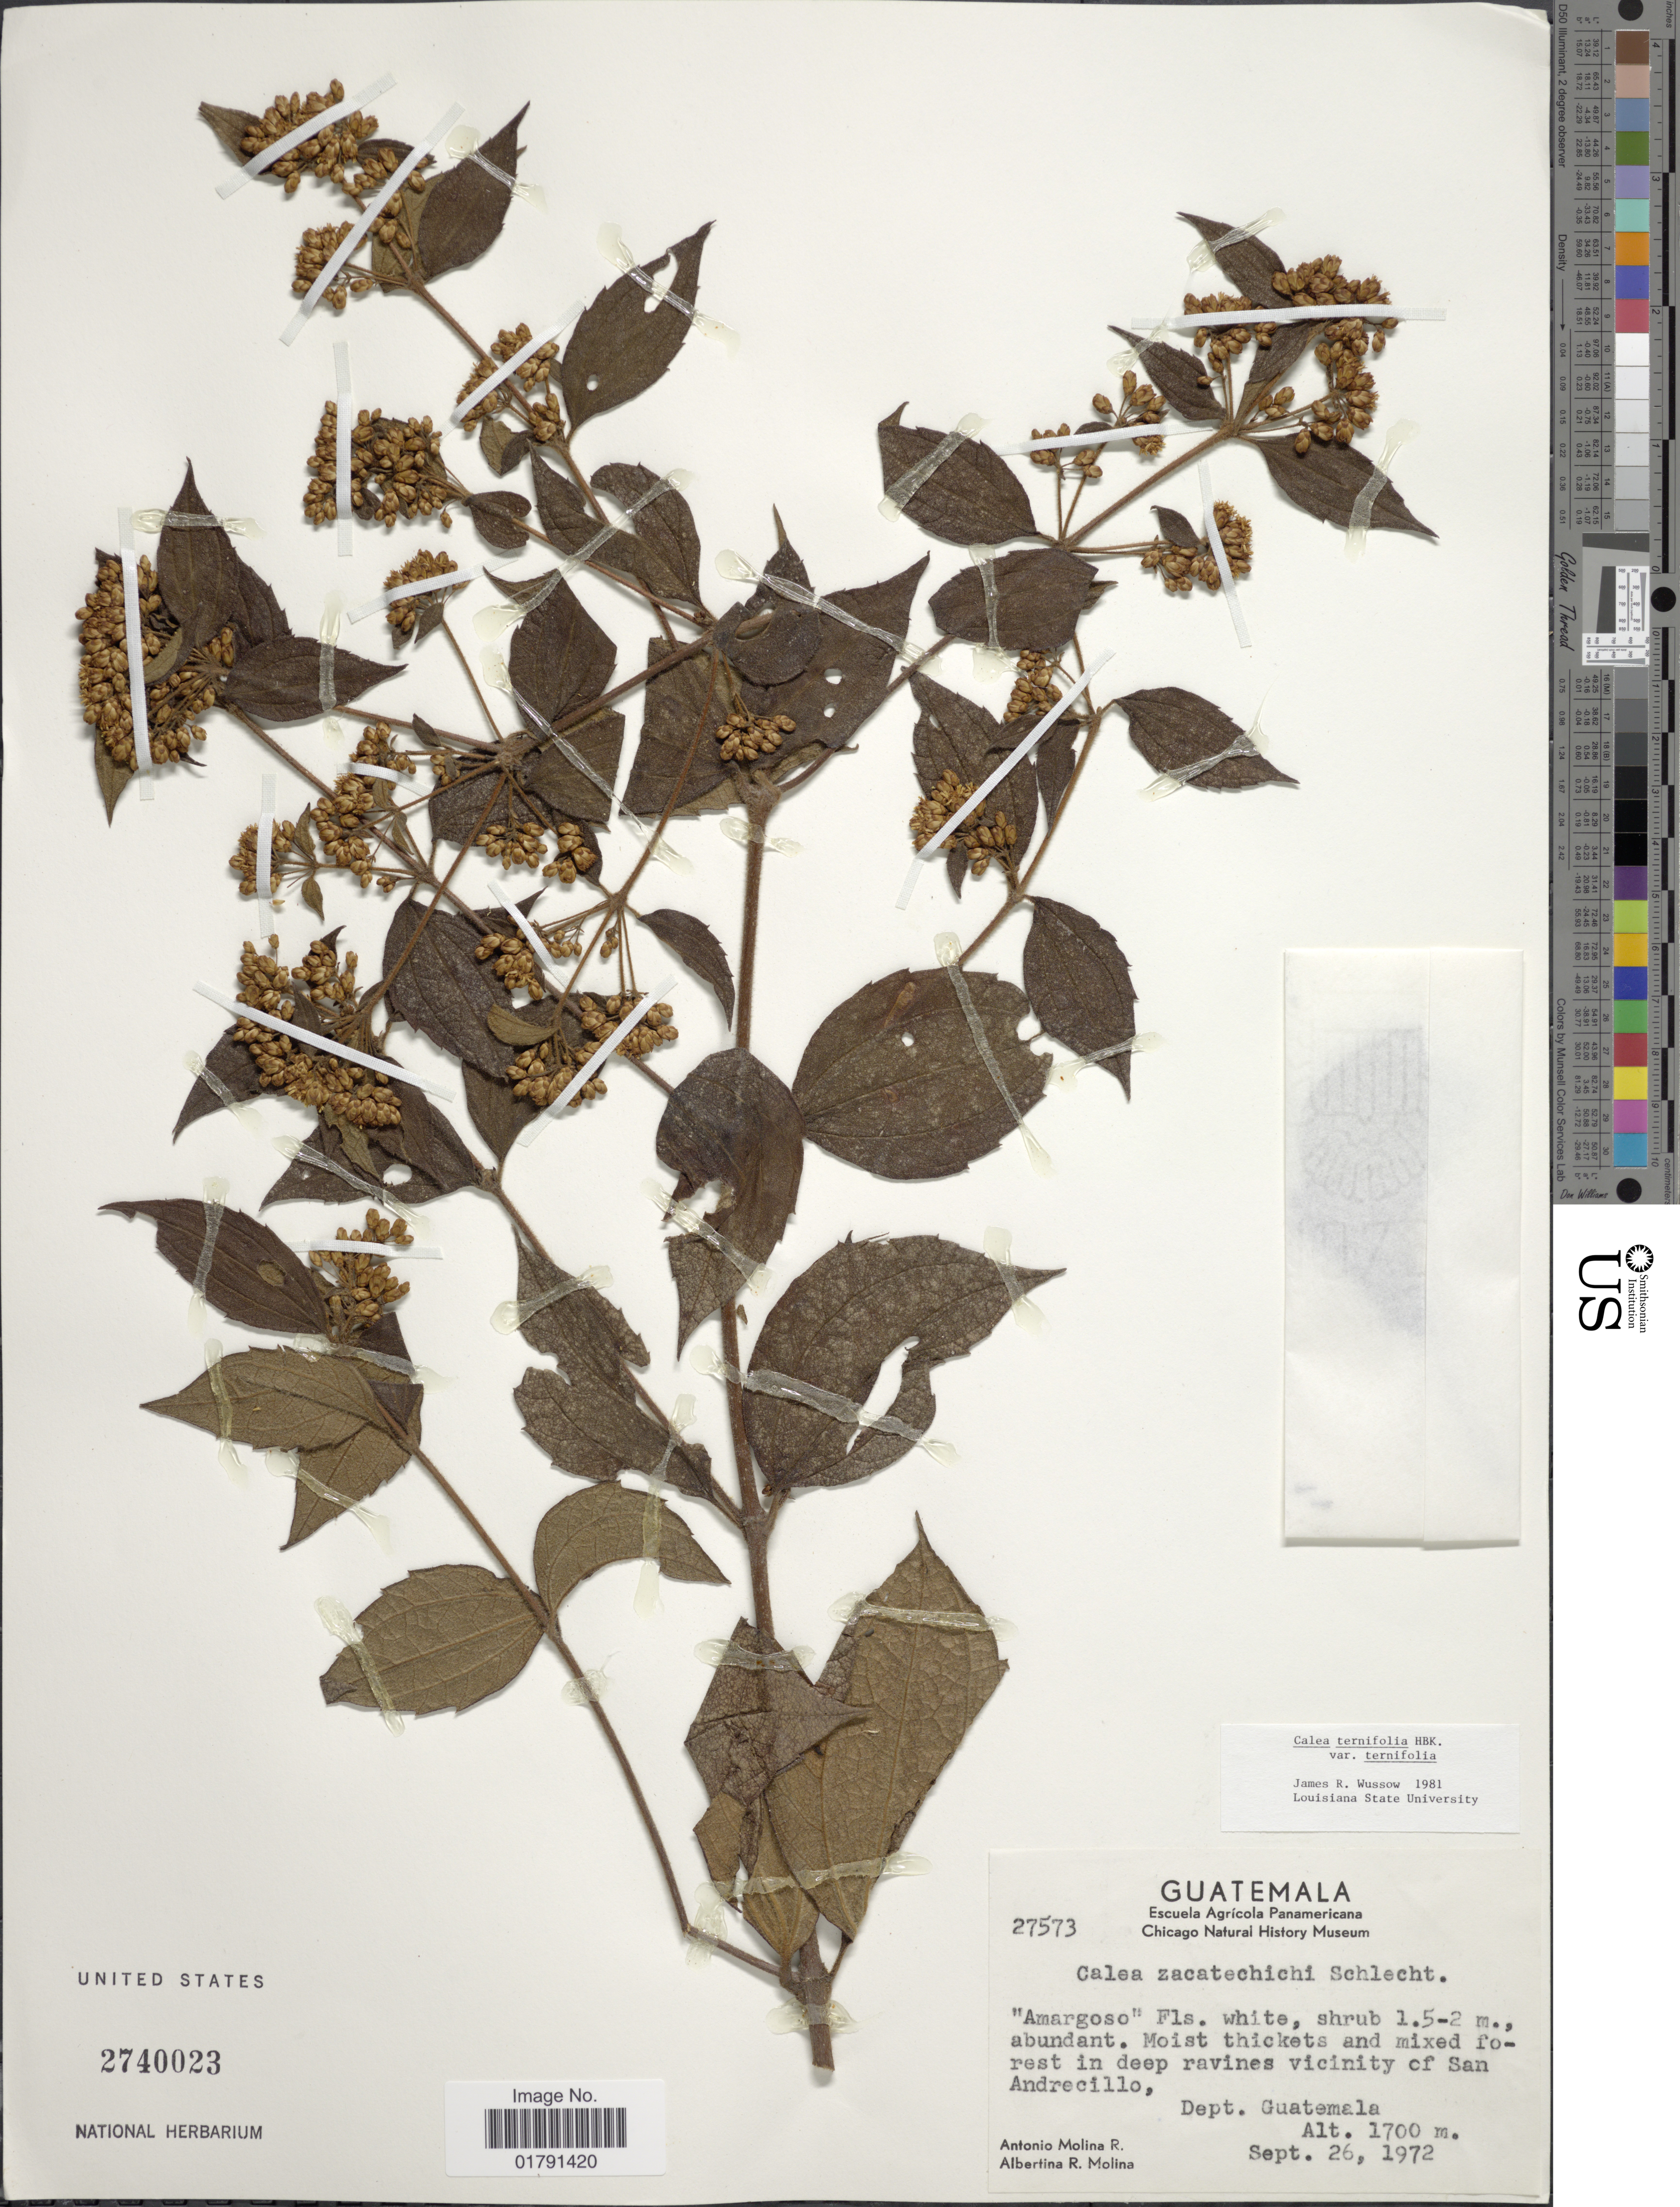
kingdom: Plantae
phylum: Tracheophyta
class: Magnoliopsida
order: Asterales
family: Asteraceae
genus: Calea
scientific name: Calea ternifolia var. ternifolia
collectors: A. Molina R. & A. R. Molina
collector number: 27573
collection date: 1972-09-26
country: Guatemala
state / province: Guatemala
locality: Vicinity of San Andrecillo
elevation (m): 1700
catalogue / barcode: US 2740023